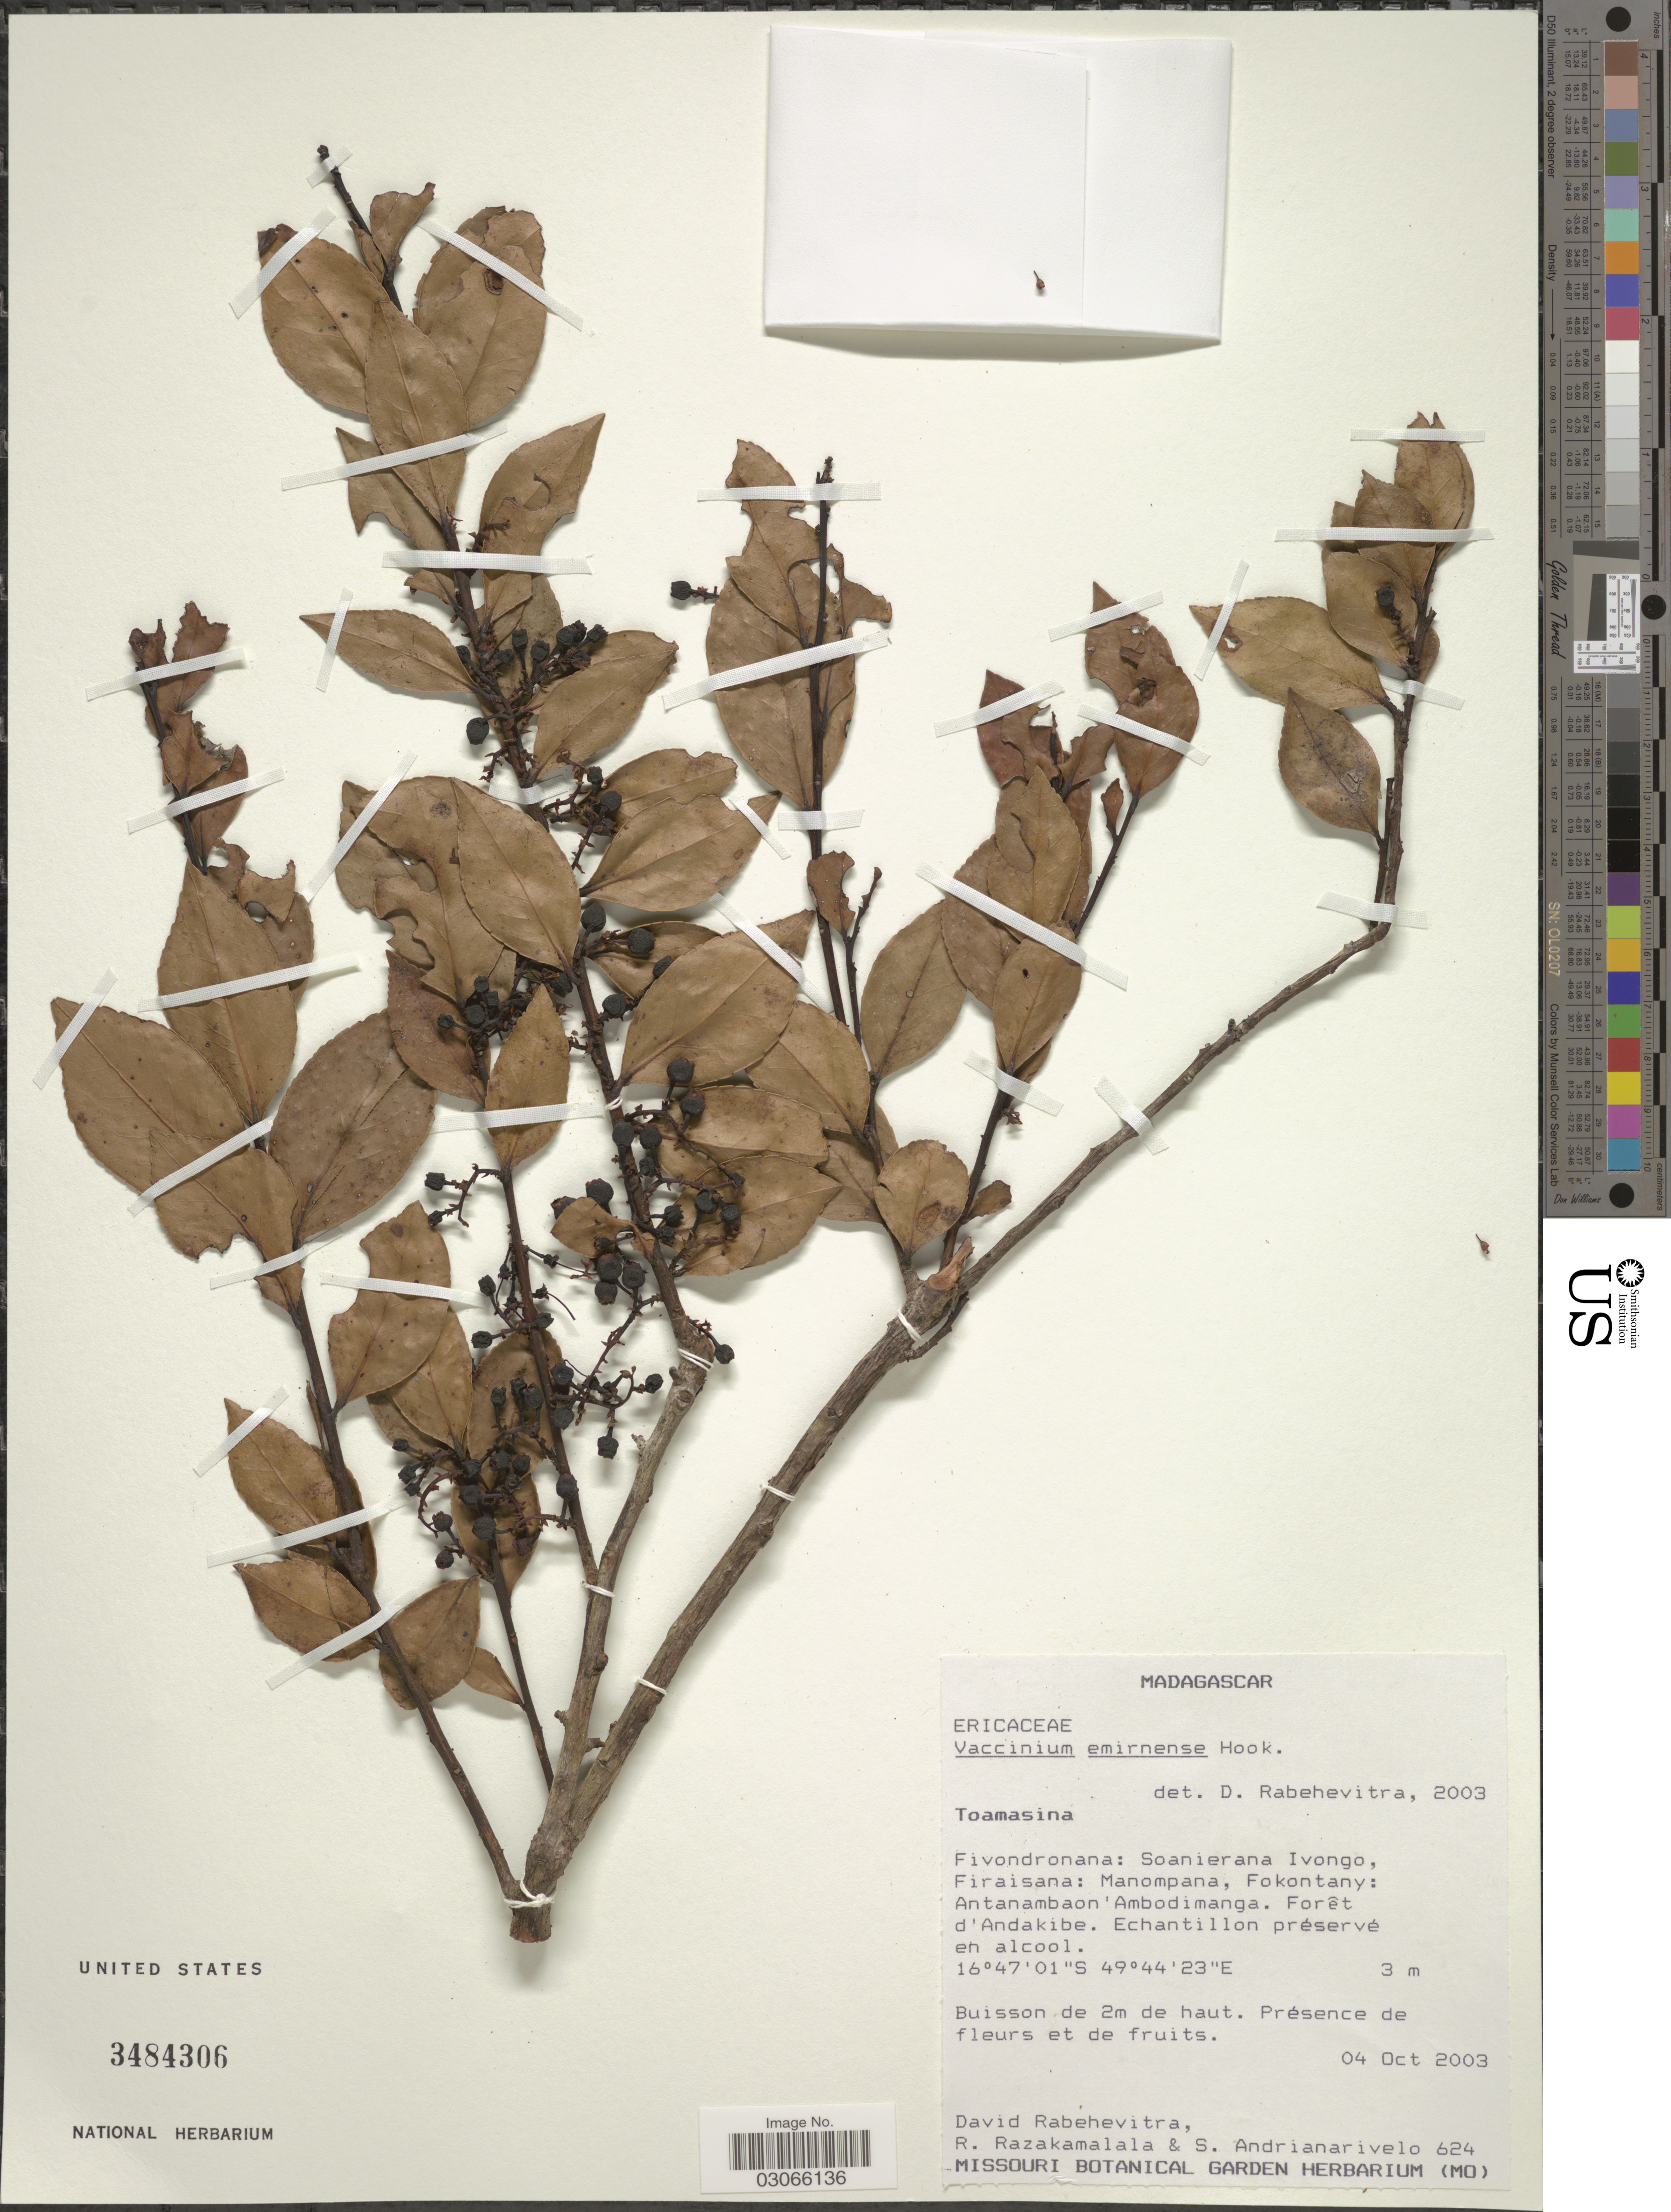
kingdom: Plantae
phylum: Tracheophyta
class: Magnoliopsida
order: Ericales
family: Ericaceae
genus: Vaccinium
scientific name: Vaccinium emirnense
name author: Hook.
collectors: D. Rabehevitra, R. Razakamalala & S. Andrianarivelo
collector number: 624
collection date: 2003-10-04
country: Madagascar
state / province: Analanjirofo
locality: Fivondronana: Soanierana Ivongo, Firaisana: Manompana, Fokontany: Antanambaon' Ambodimanga.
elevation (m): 3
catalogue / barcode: US 3484306